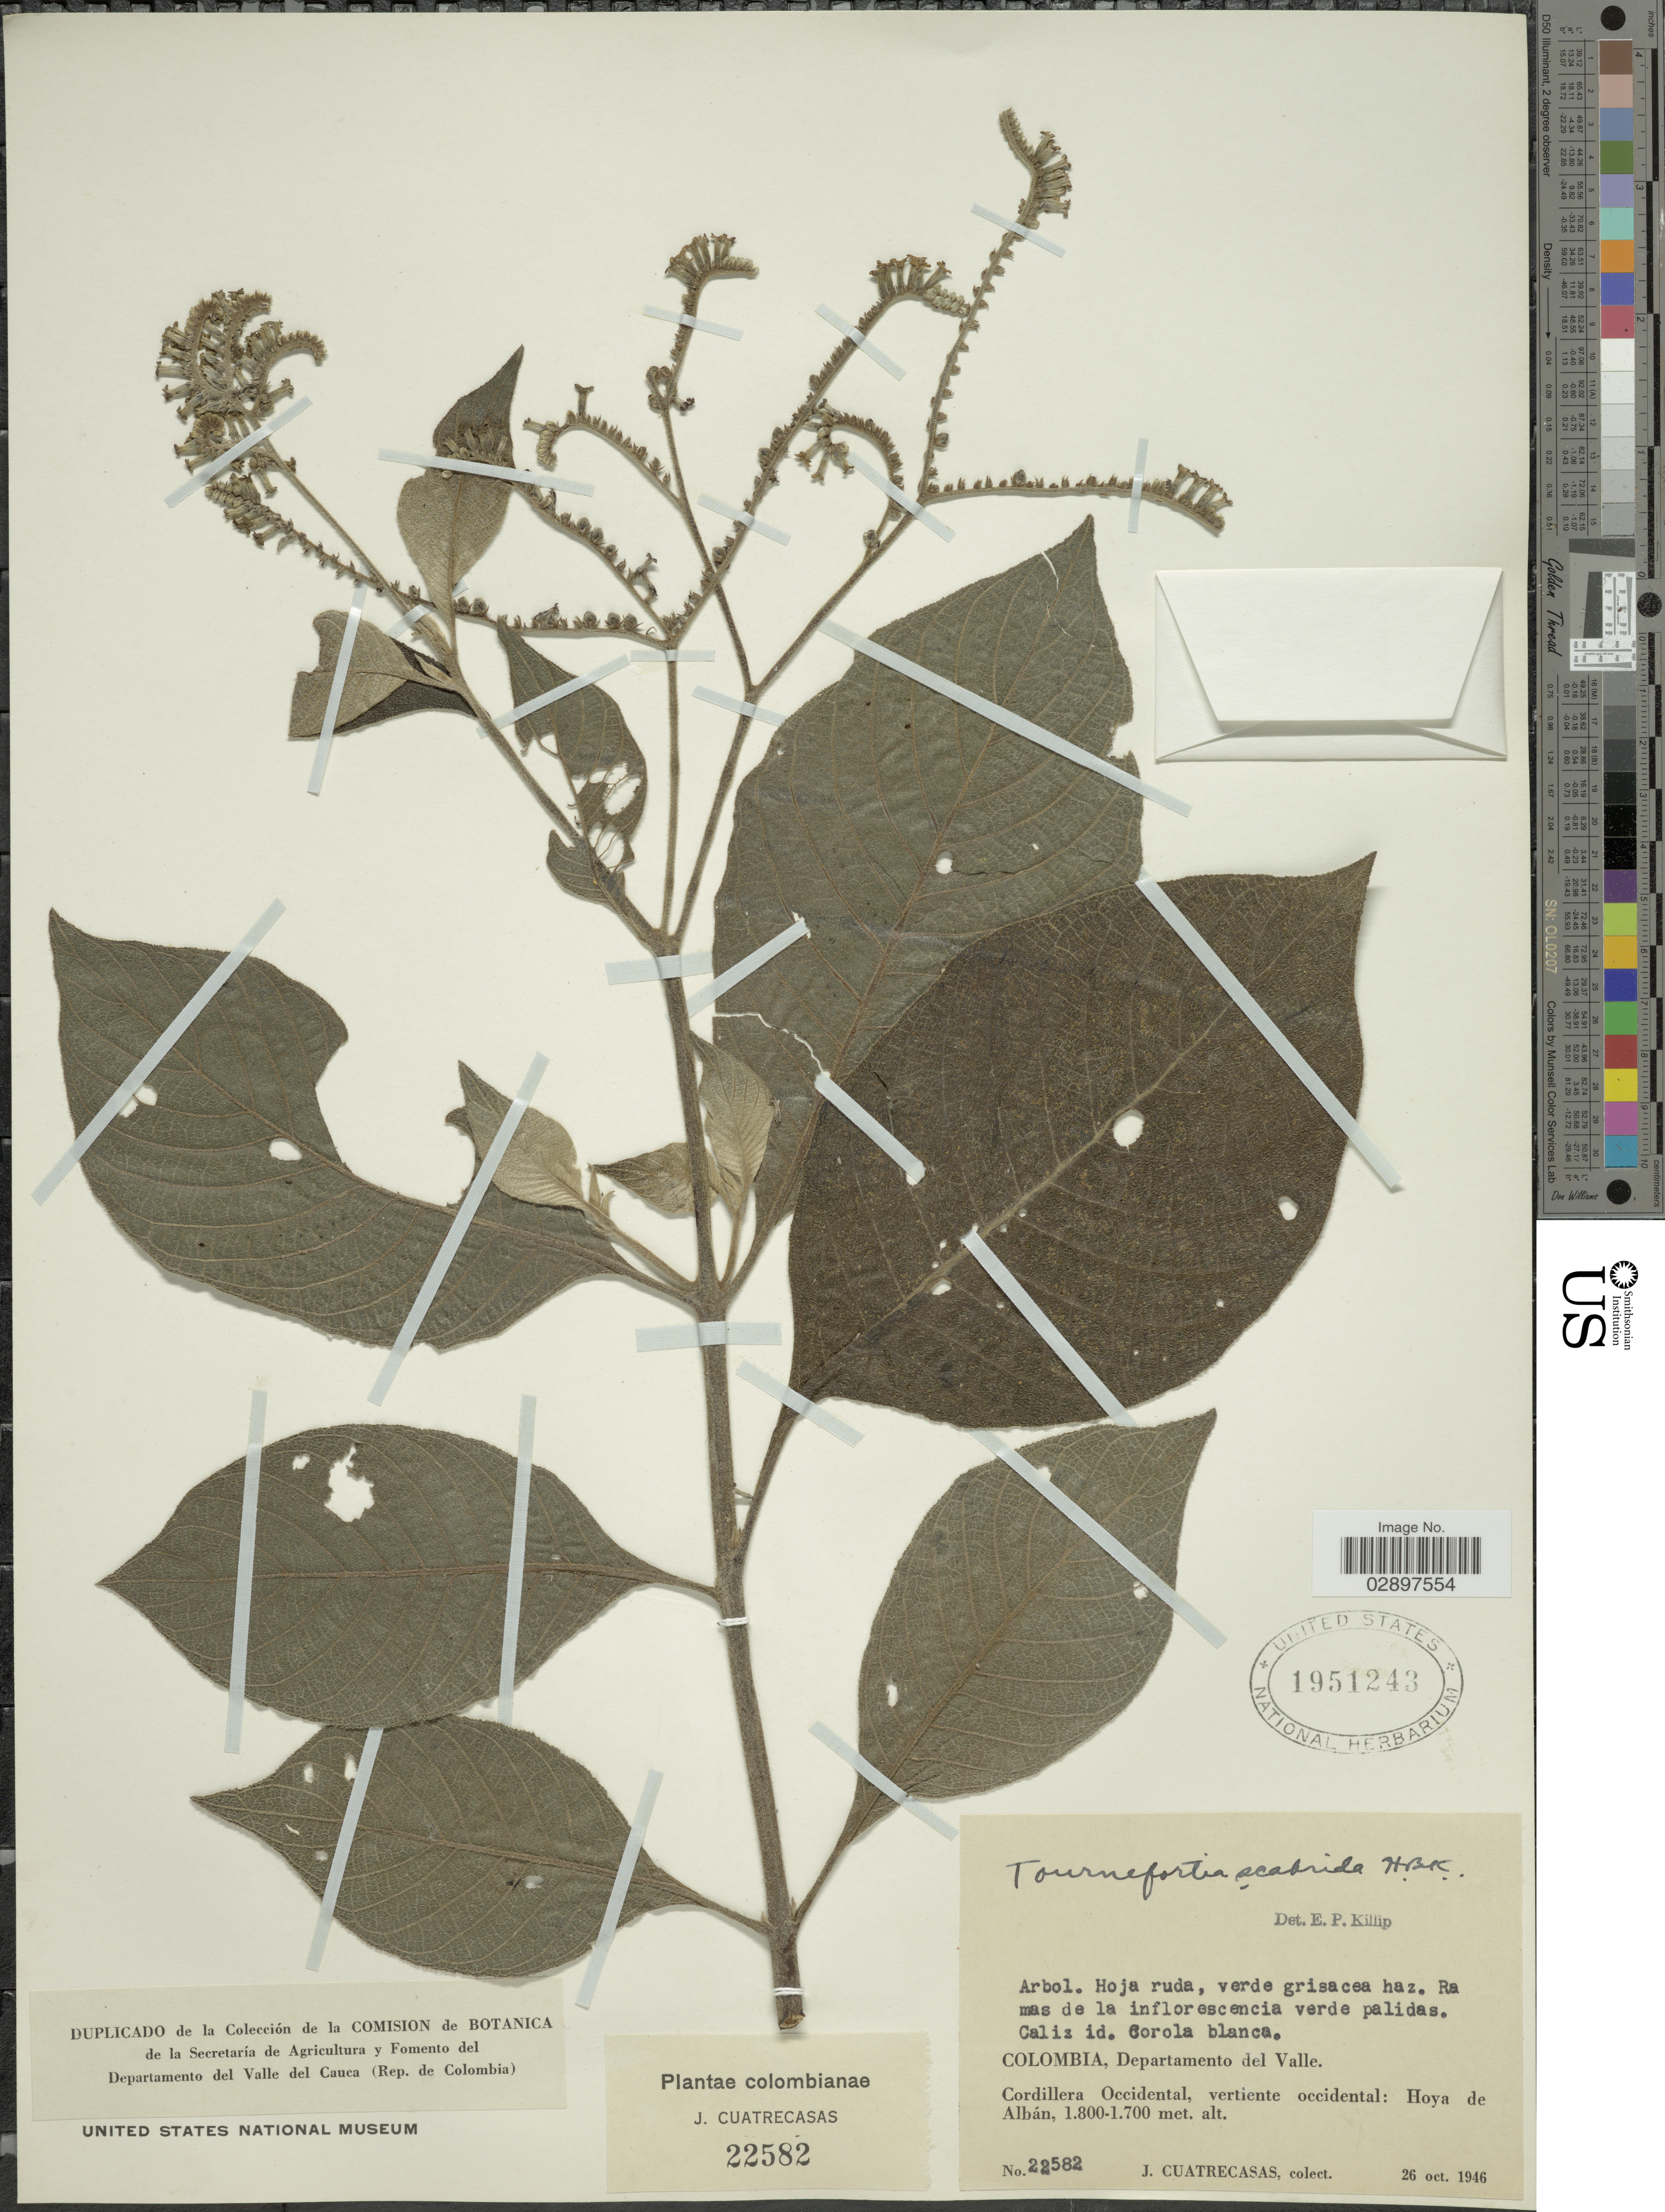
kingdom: Plantae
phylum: Tracheophyta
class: Magnoliopsida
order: Boraginales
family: Heliotropiaceae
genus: Tournefortia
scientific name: Tournefortia scabrida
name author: Kunth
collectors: J. Cuatrecasas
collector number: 22582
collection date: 1946-10-26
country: Colombia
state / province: Valle del Cauca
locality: Departamento del Valle.. Cordillera Occidental, vertiente occidental: Hoya de Albán.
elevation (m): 1700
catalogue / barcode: US 1951243